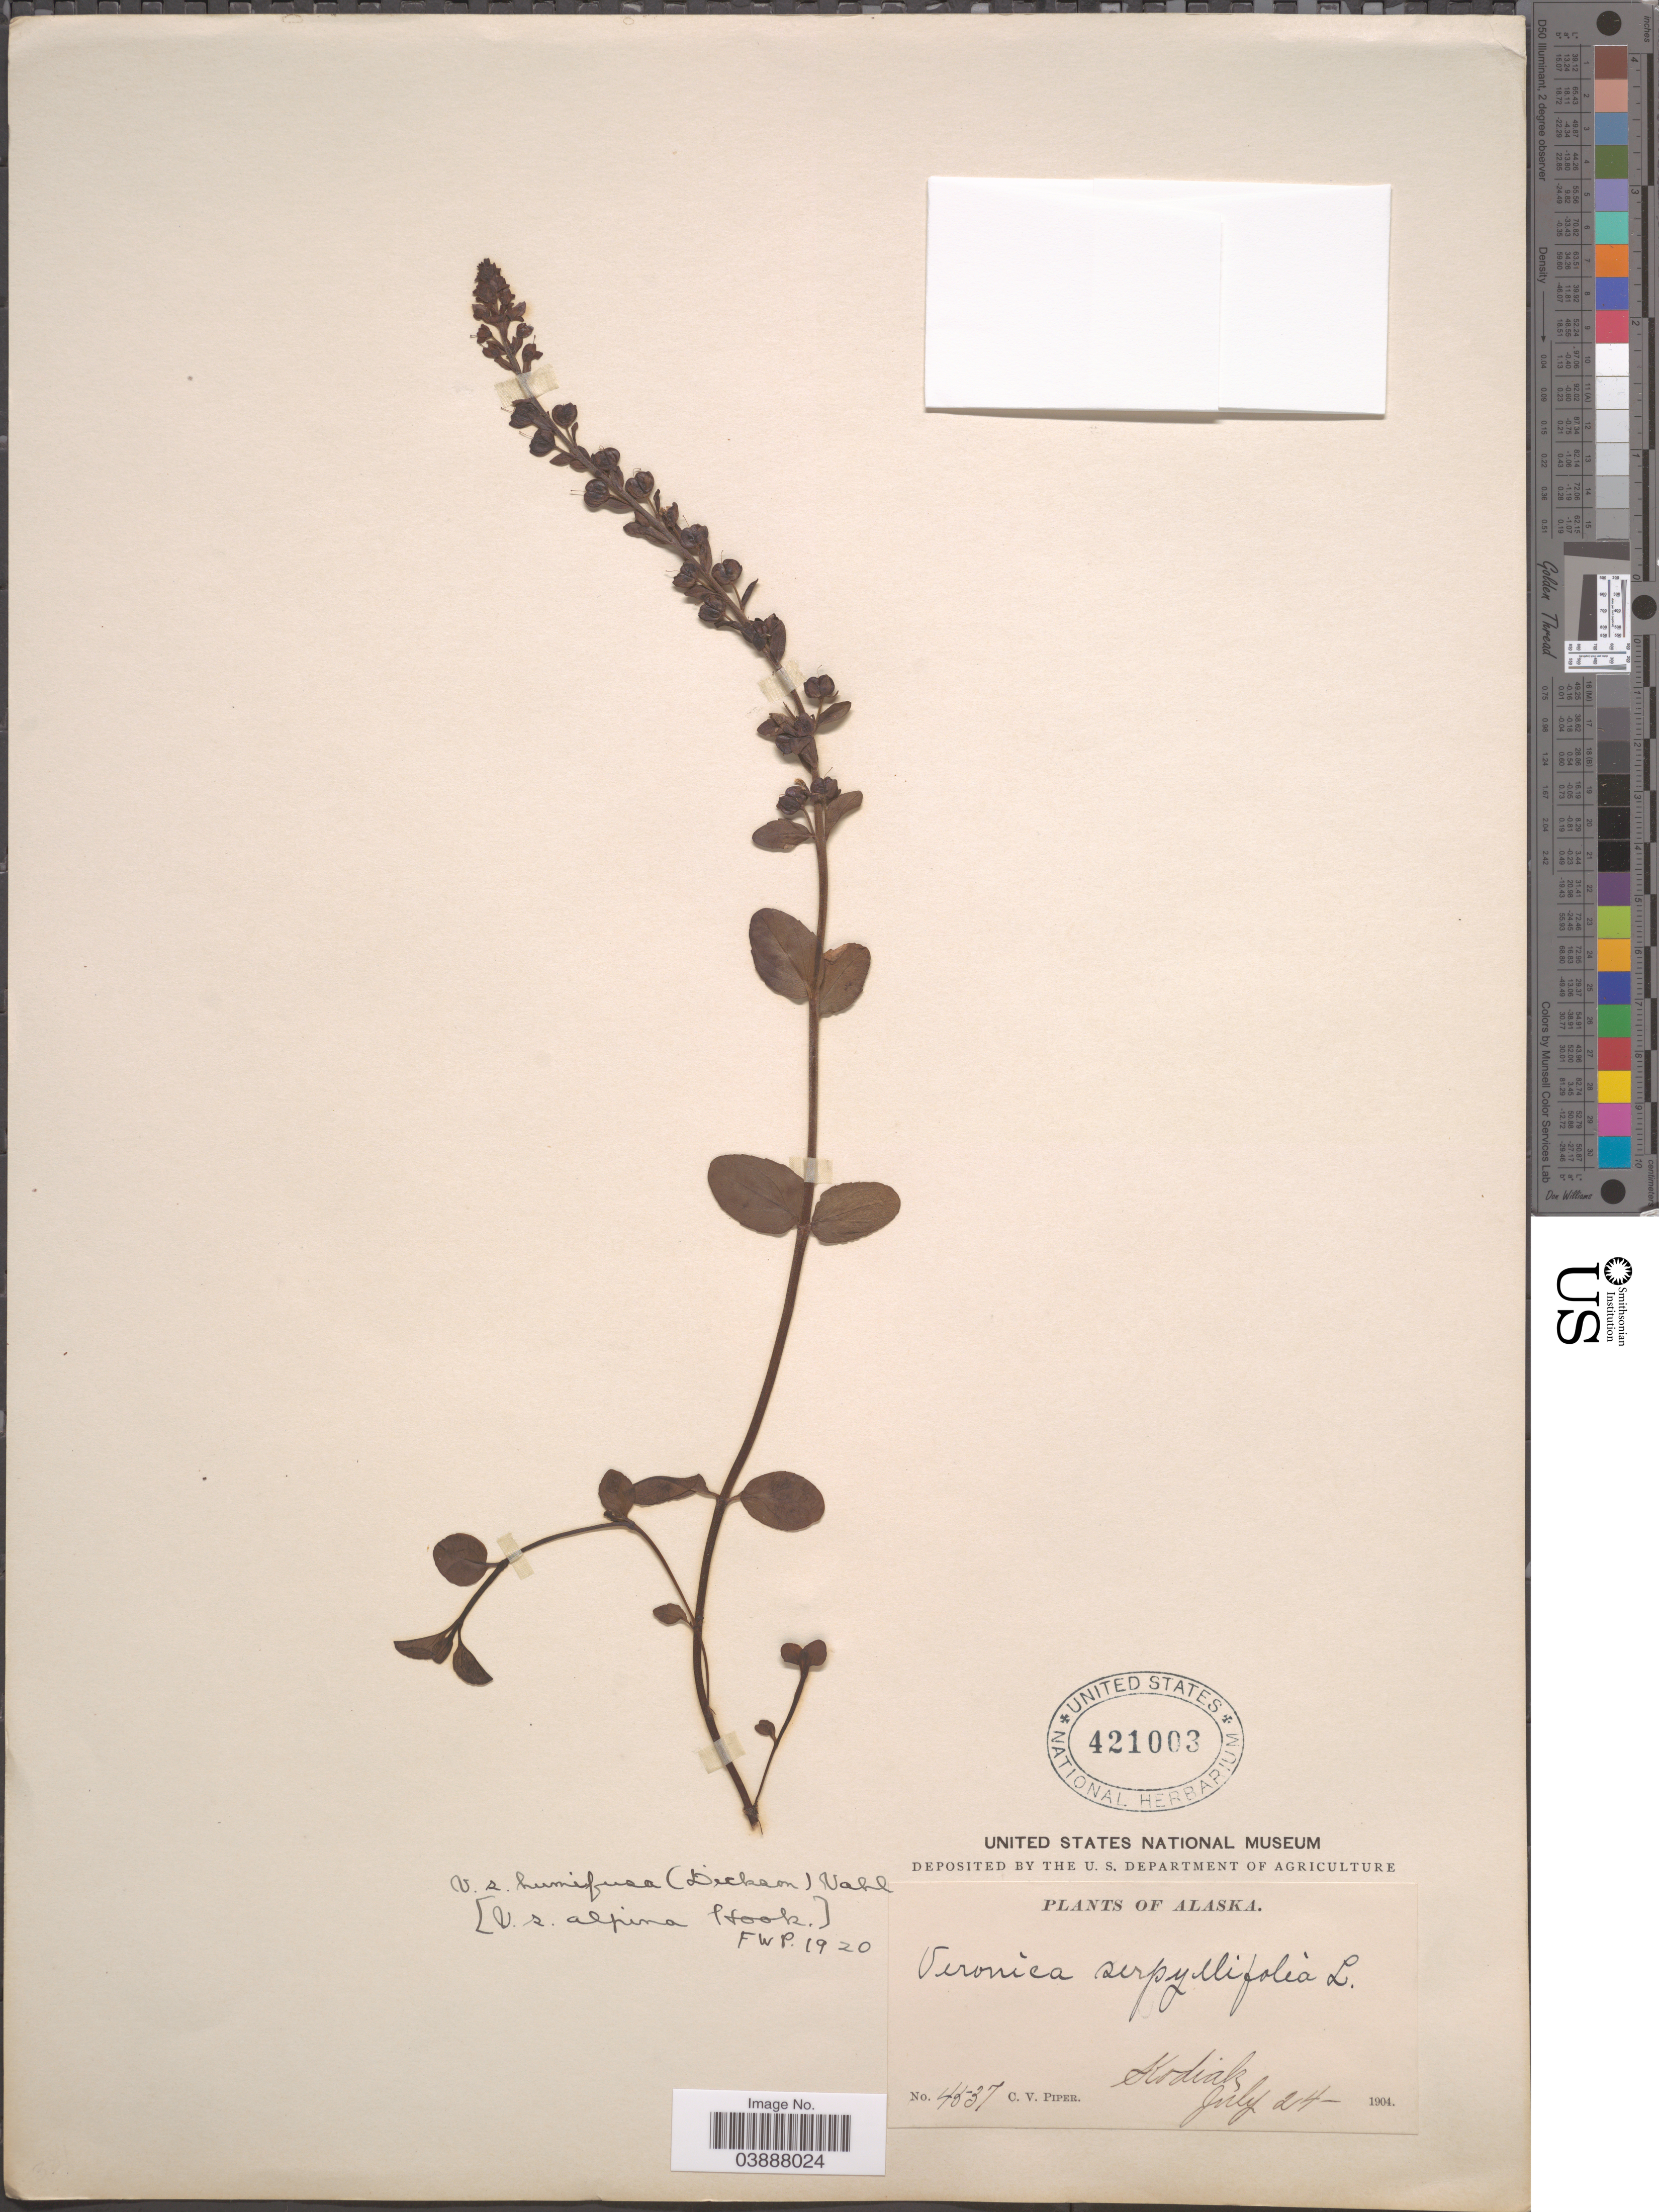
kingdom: Plantae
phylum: Tracheophyta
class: Magnoliopsida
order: Lamiales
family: Plantaginaceae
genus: Veronica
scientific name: Veronica serpyllifolia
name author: L.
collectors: C. V. Piper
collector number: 4537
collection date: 1904-07-24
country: United States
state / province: Alaska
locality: Kodiak.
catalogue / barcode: US 421003